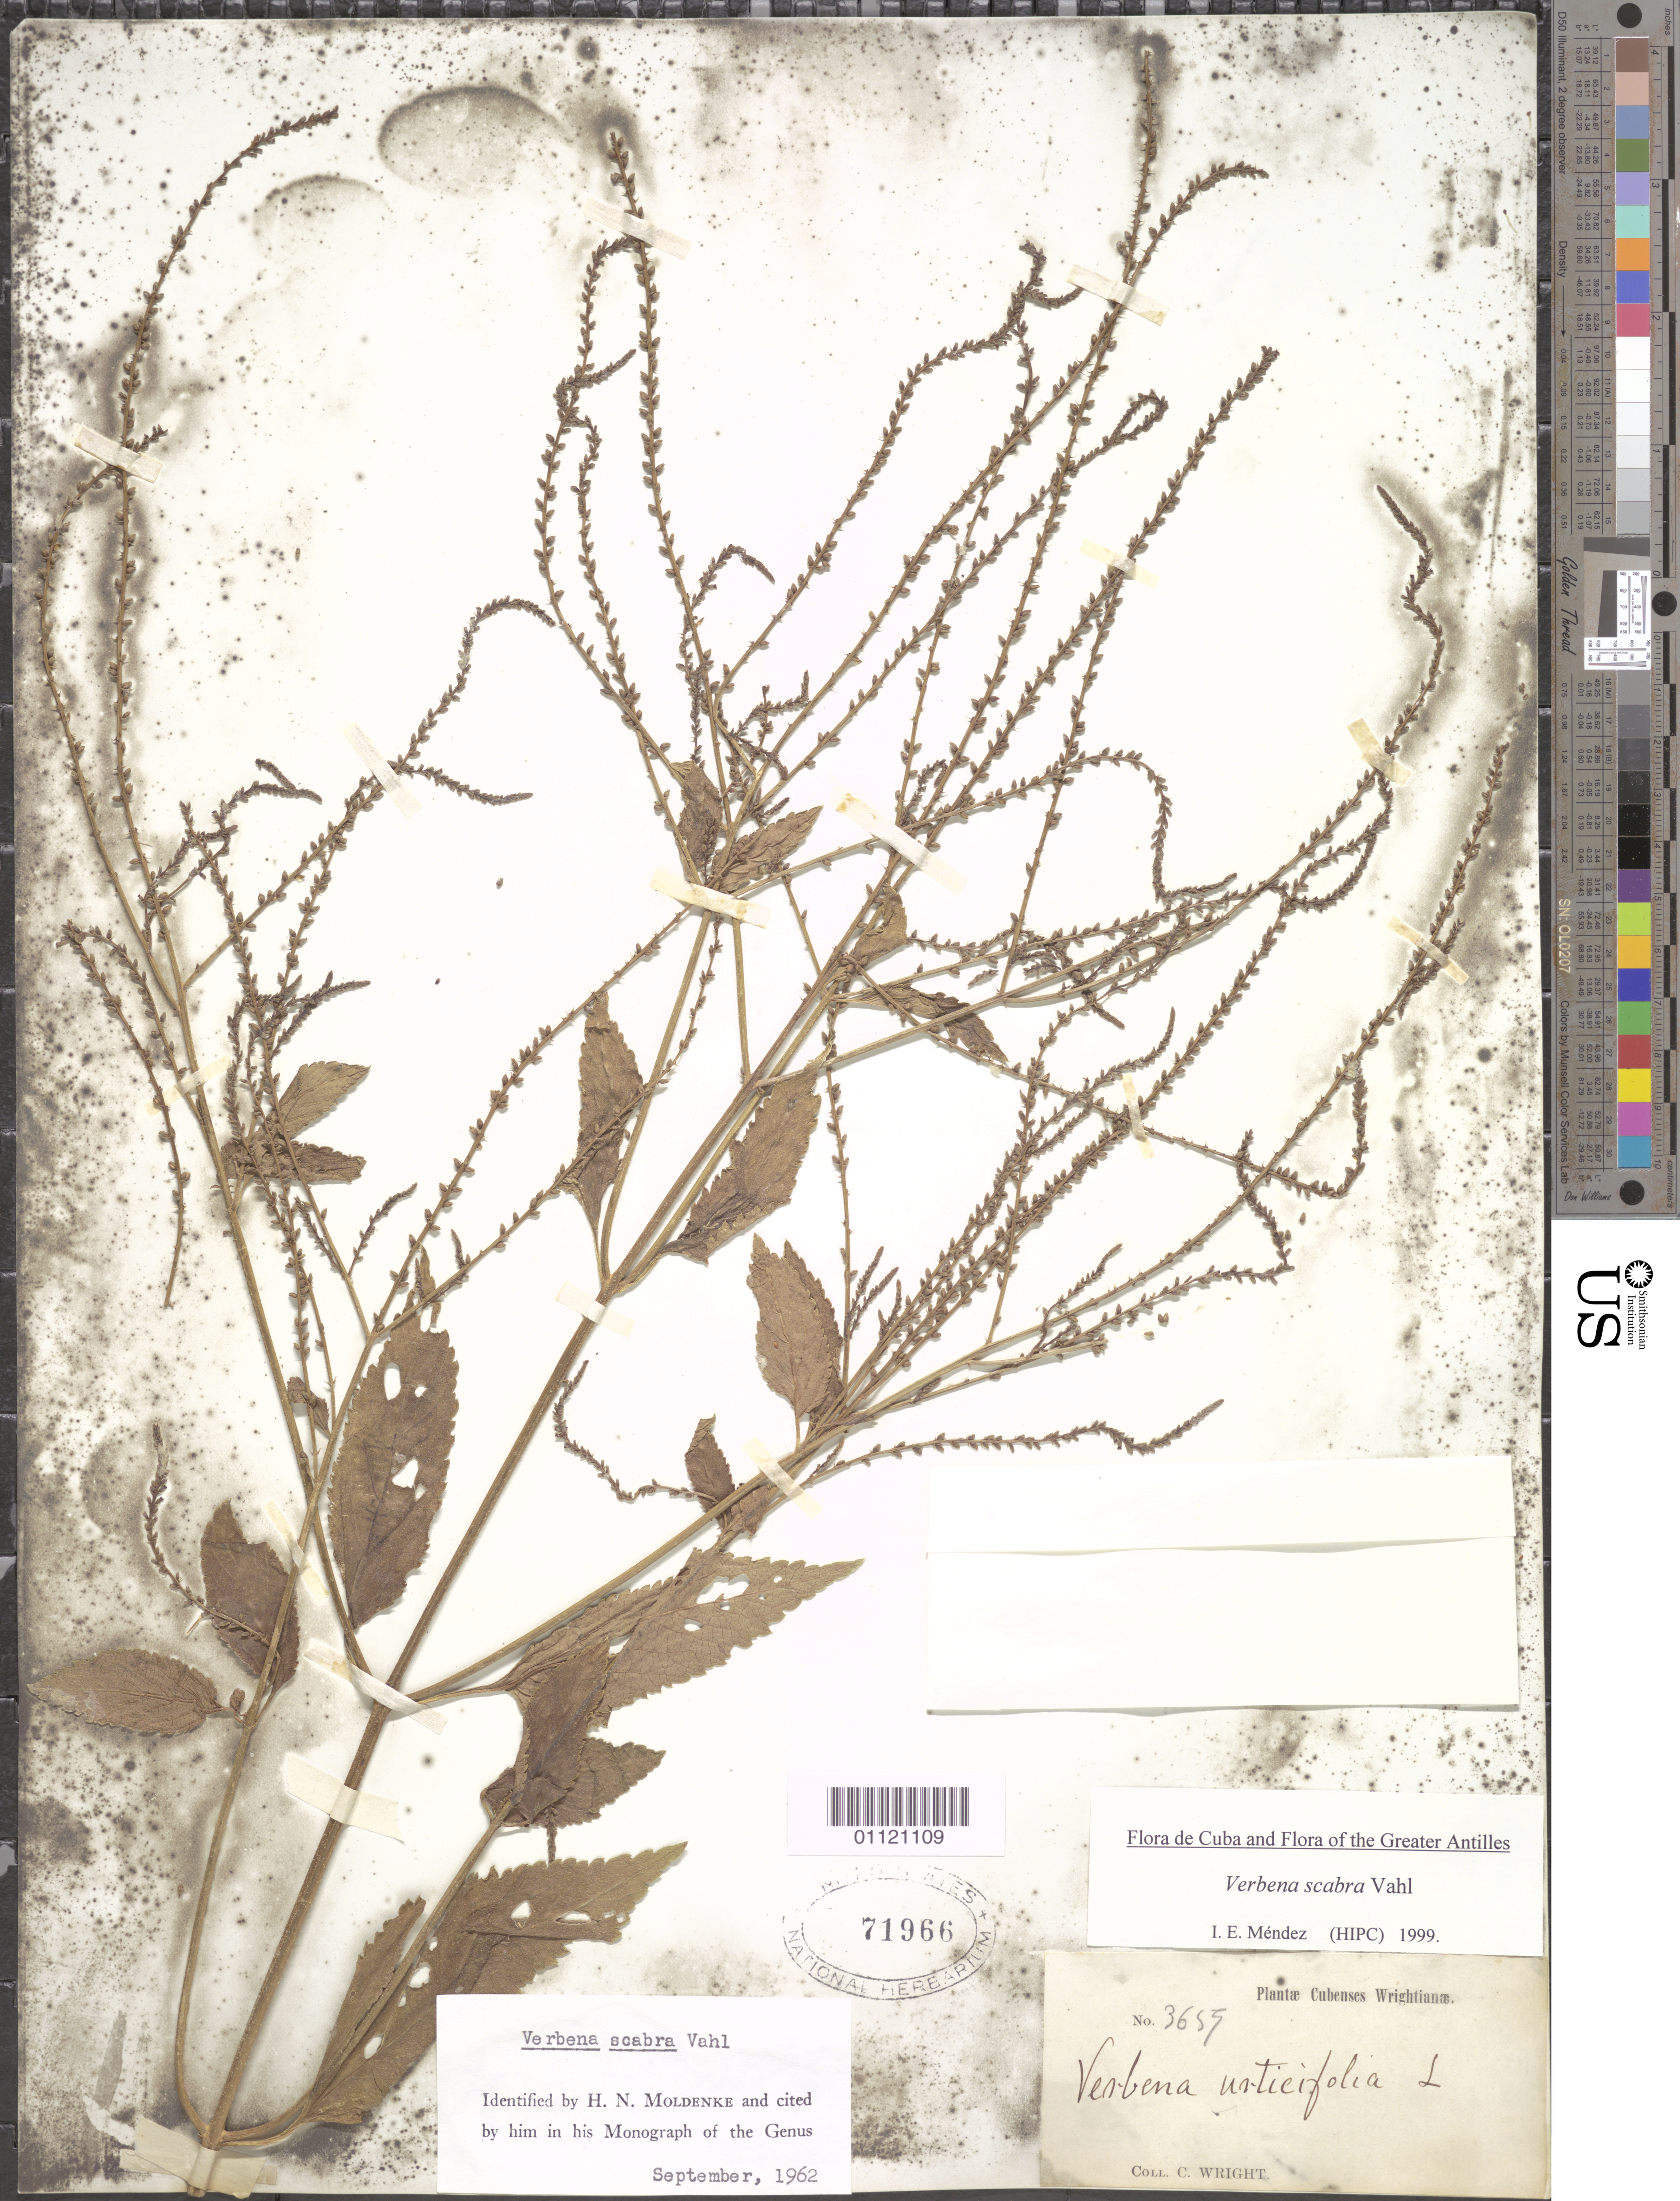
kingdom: Plantae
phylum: Tracheophyta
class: Magnoliopsida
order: Lamiales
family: Verbenaceae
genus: Verbena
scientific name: Verbena scabra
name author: Vahl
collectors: C. Wright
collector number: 3655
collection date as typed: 1800 to 1899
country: Cuba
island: Cuba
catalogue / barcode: US 71966